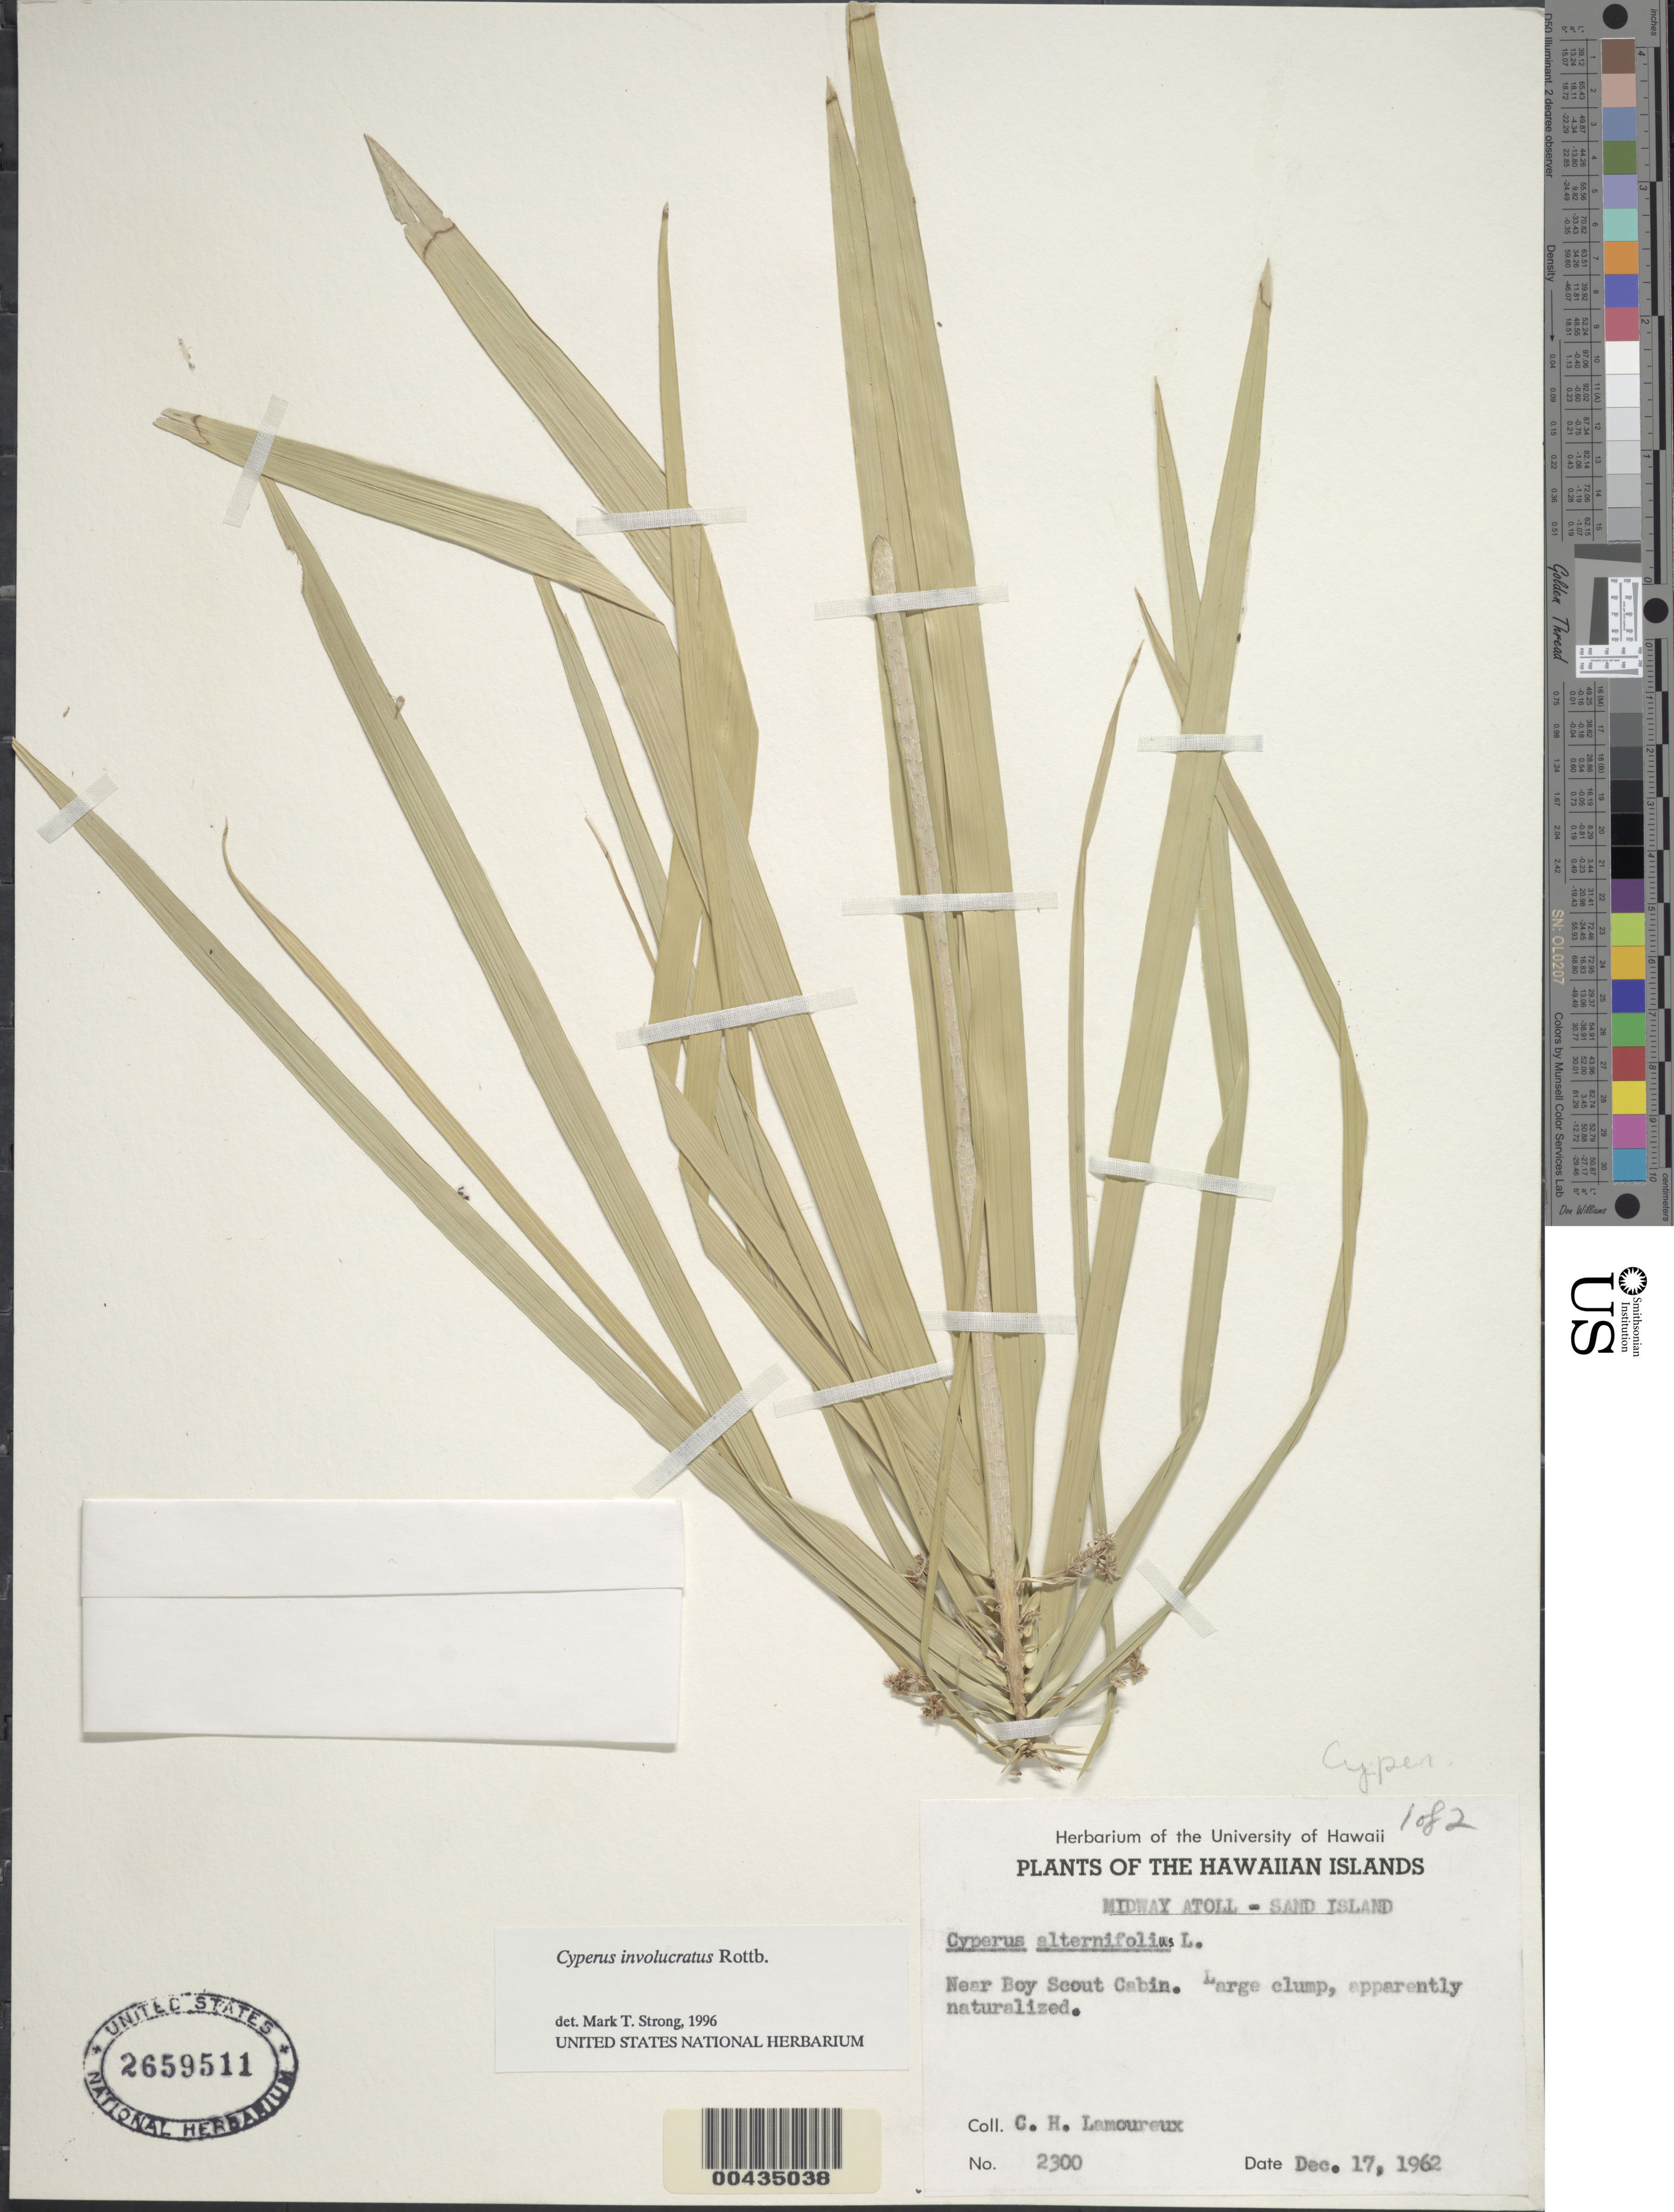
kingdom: Plantae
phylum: Tracheophyta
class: Liliopsida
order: Poales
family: Cyperaceae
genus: Cyperus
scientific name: Cyperus involucratus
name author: Rottb.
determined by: Strong, M. T., (US), Smithsonian Institution - National Museum of Natural History (UNITED STATES)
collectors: C. H. Lamoureux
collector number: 2300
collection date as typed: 17 Dec 1962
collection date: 1962-12-17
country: U.S. Administered Pacific Islands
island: Midway Atoll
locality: Near Boy Scout cabin, Sand Islet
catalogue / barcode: US 2659511